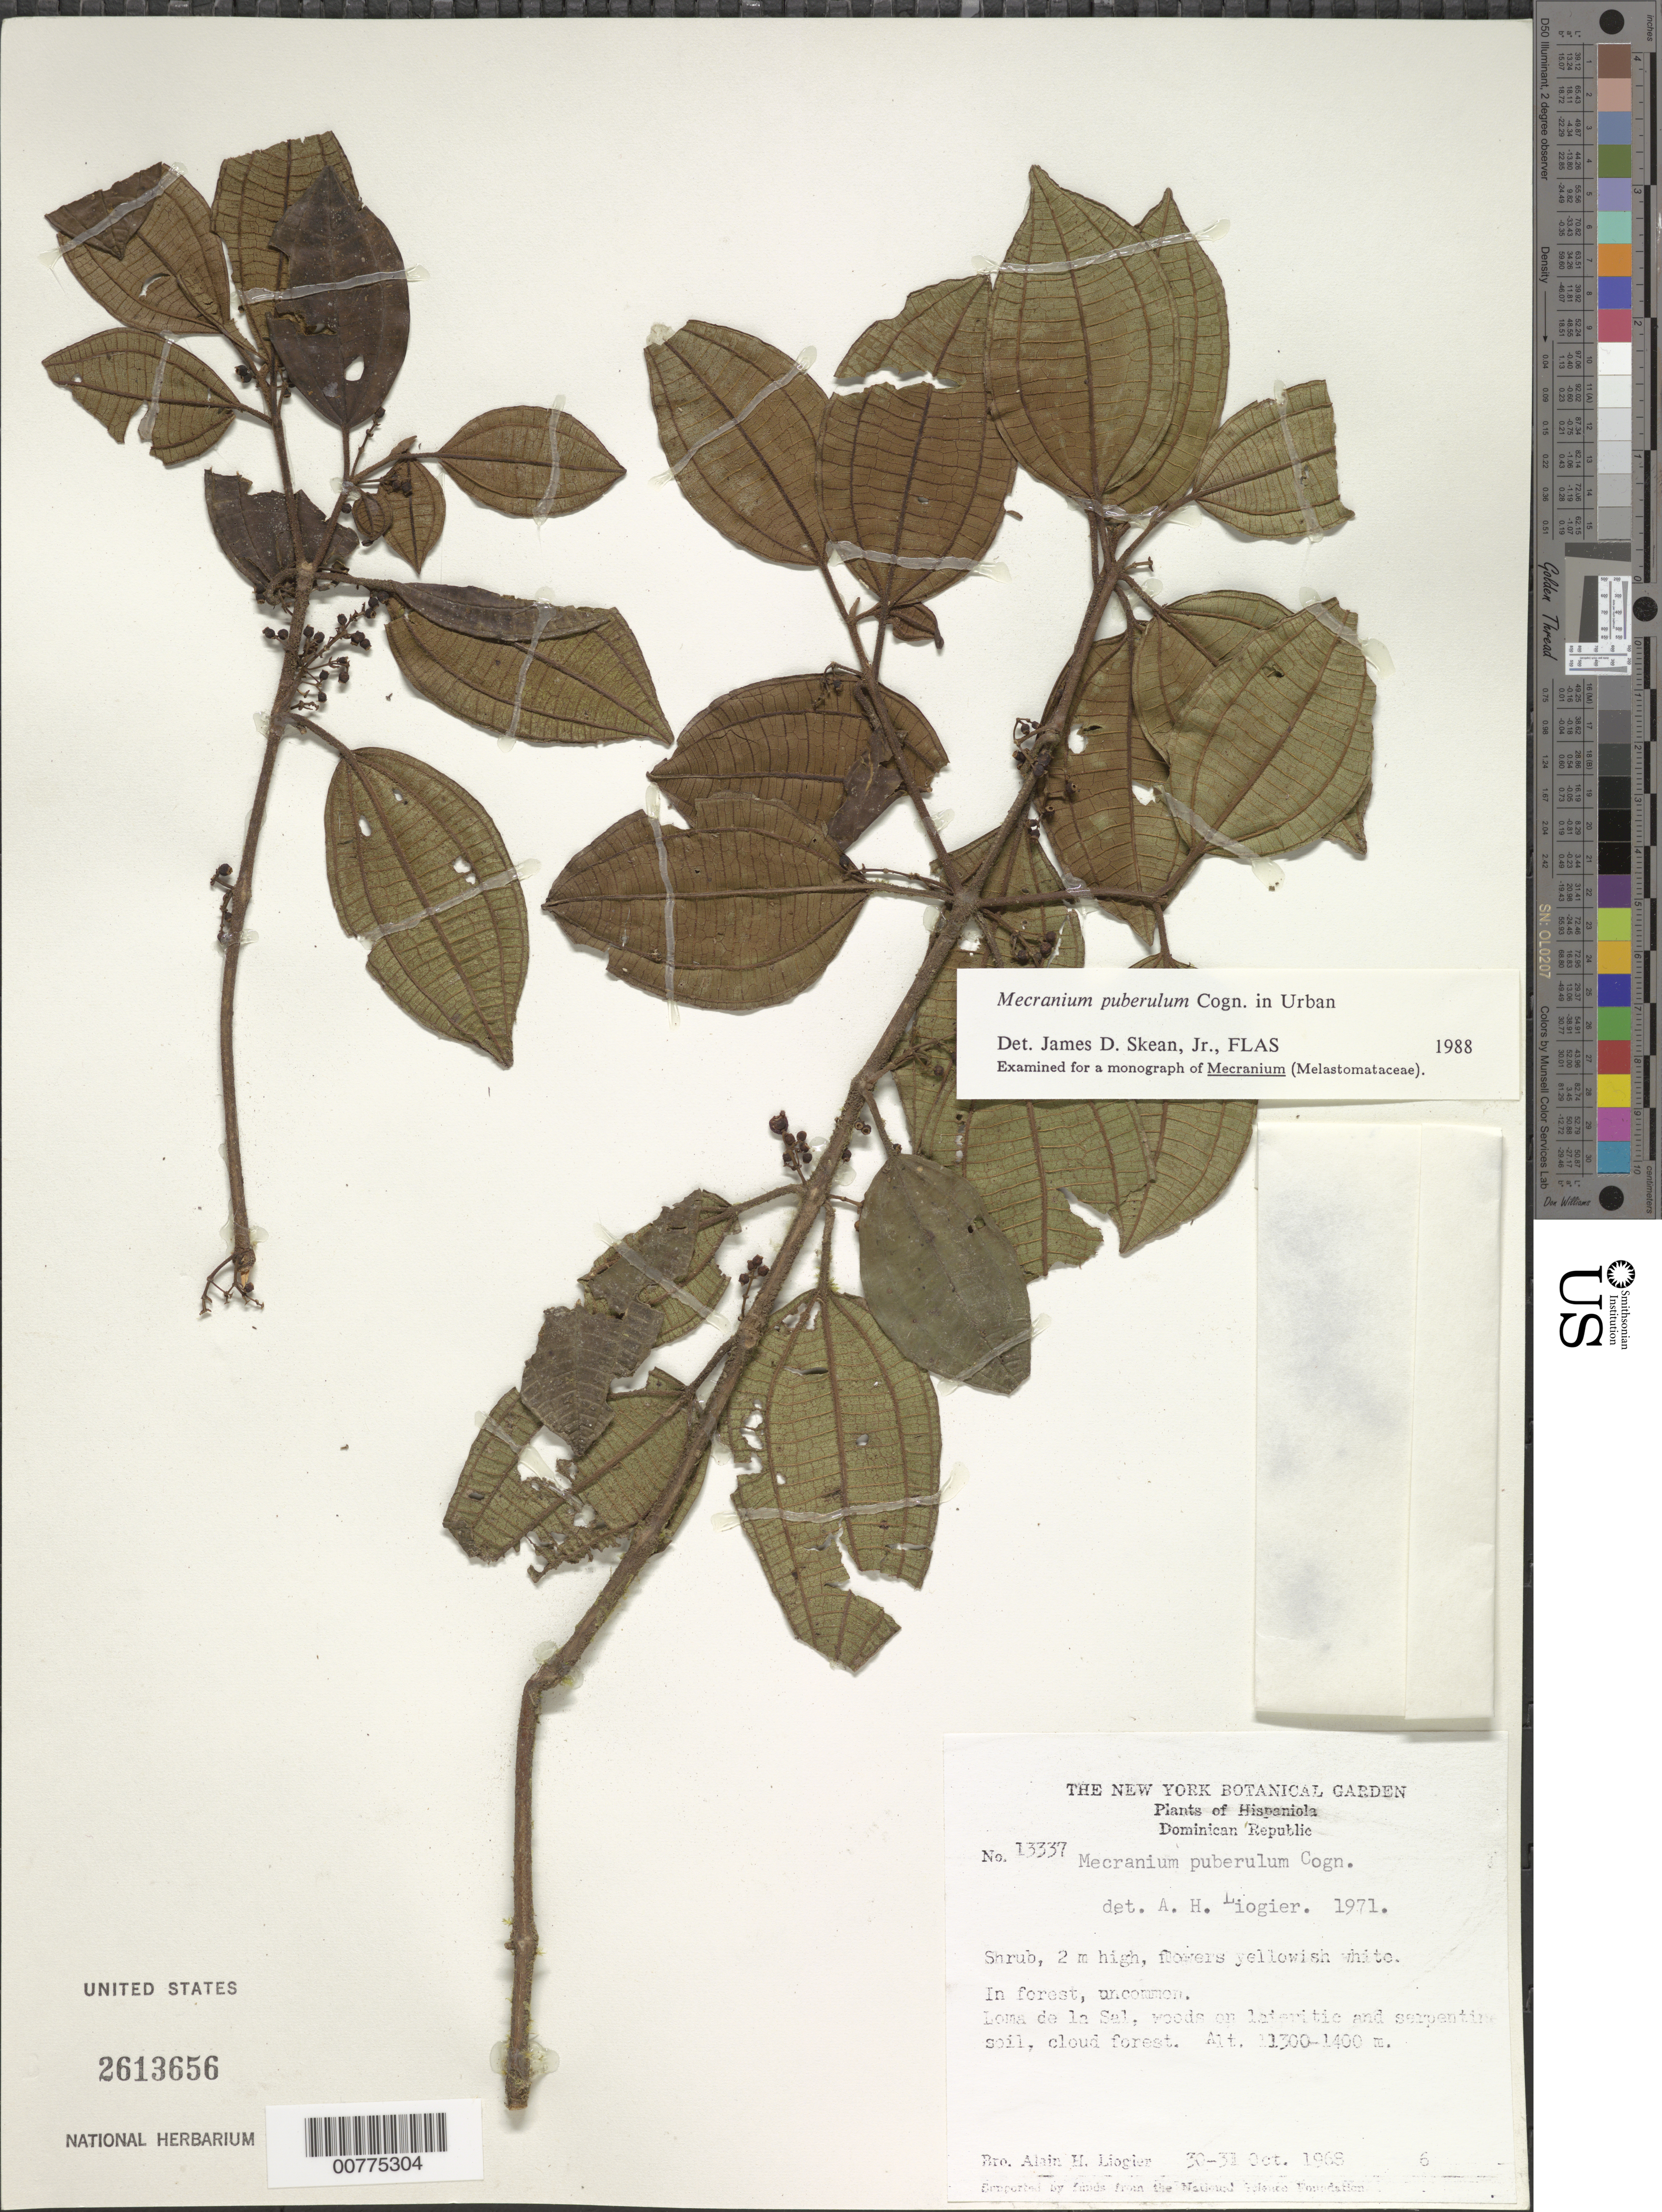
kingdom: Plantae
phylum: Tracheophyta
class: Magnoliopsida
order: Myrtales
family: Melastomataceae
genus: Mecranium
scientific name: Mecranium puberulum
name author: Cogn.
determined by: Skean, J. D., Jr.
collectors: A. H. Liogier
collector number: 13337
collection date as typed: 30 Oct 1968 to 31 Oct 1968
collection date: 1968-10-30/1968-10-31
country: Dominican Republic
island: Hispaniola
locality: Loma de la Sal.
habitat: Woods on lateritic and serpentine soil, cloud forest.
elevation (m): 1300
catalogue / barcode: US 2613656